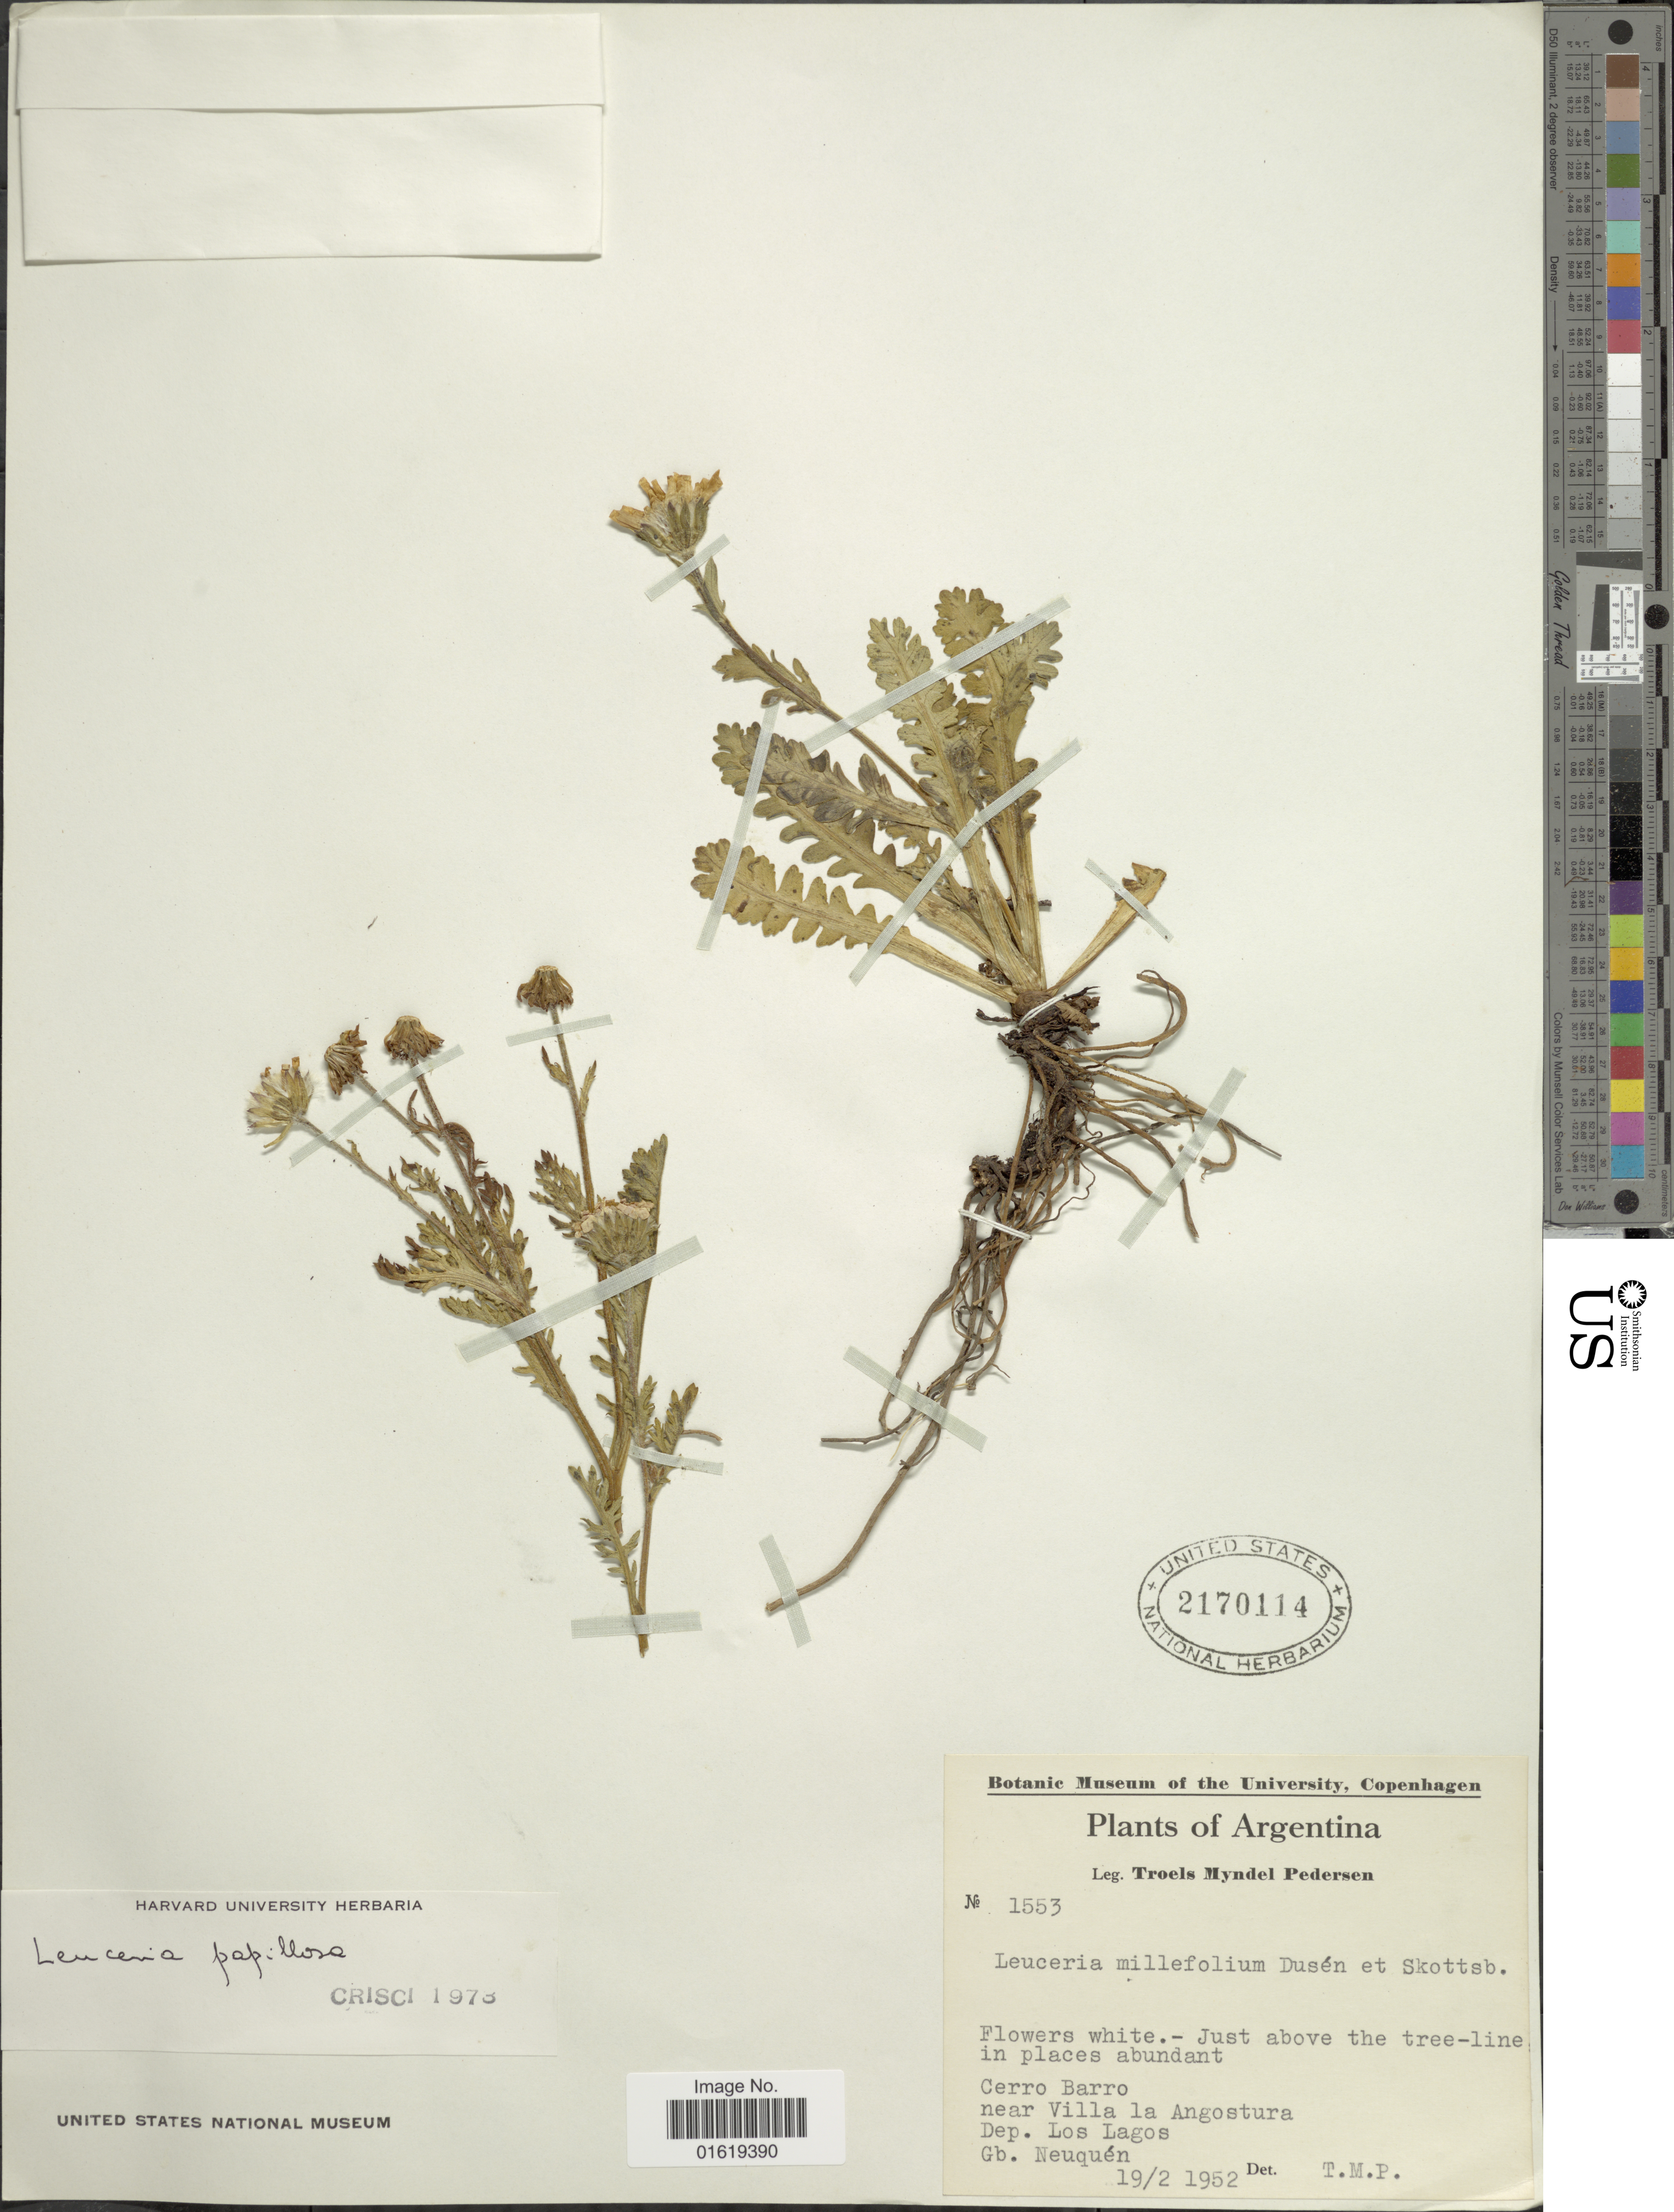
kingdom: Plantae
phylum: Tracheophyta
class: Magnoliopsida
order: Asterales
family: Asteraceae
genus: Leucheria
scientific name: Leucheria papillosa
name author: Cabrera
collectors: T. Pederson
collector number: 1553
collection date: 1952-02-19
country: Argentina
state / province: Neuquen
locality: Cerro Barro near Villa la Angostura. Dep. Los Lagos. Gb. Neuquén.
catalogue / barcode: US 2170114